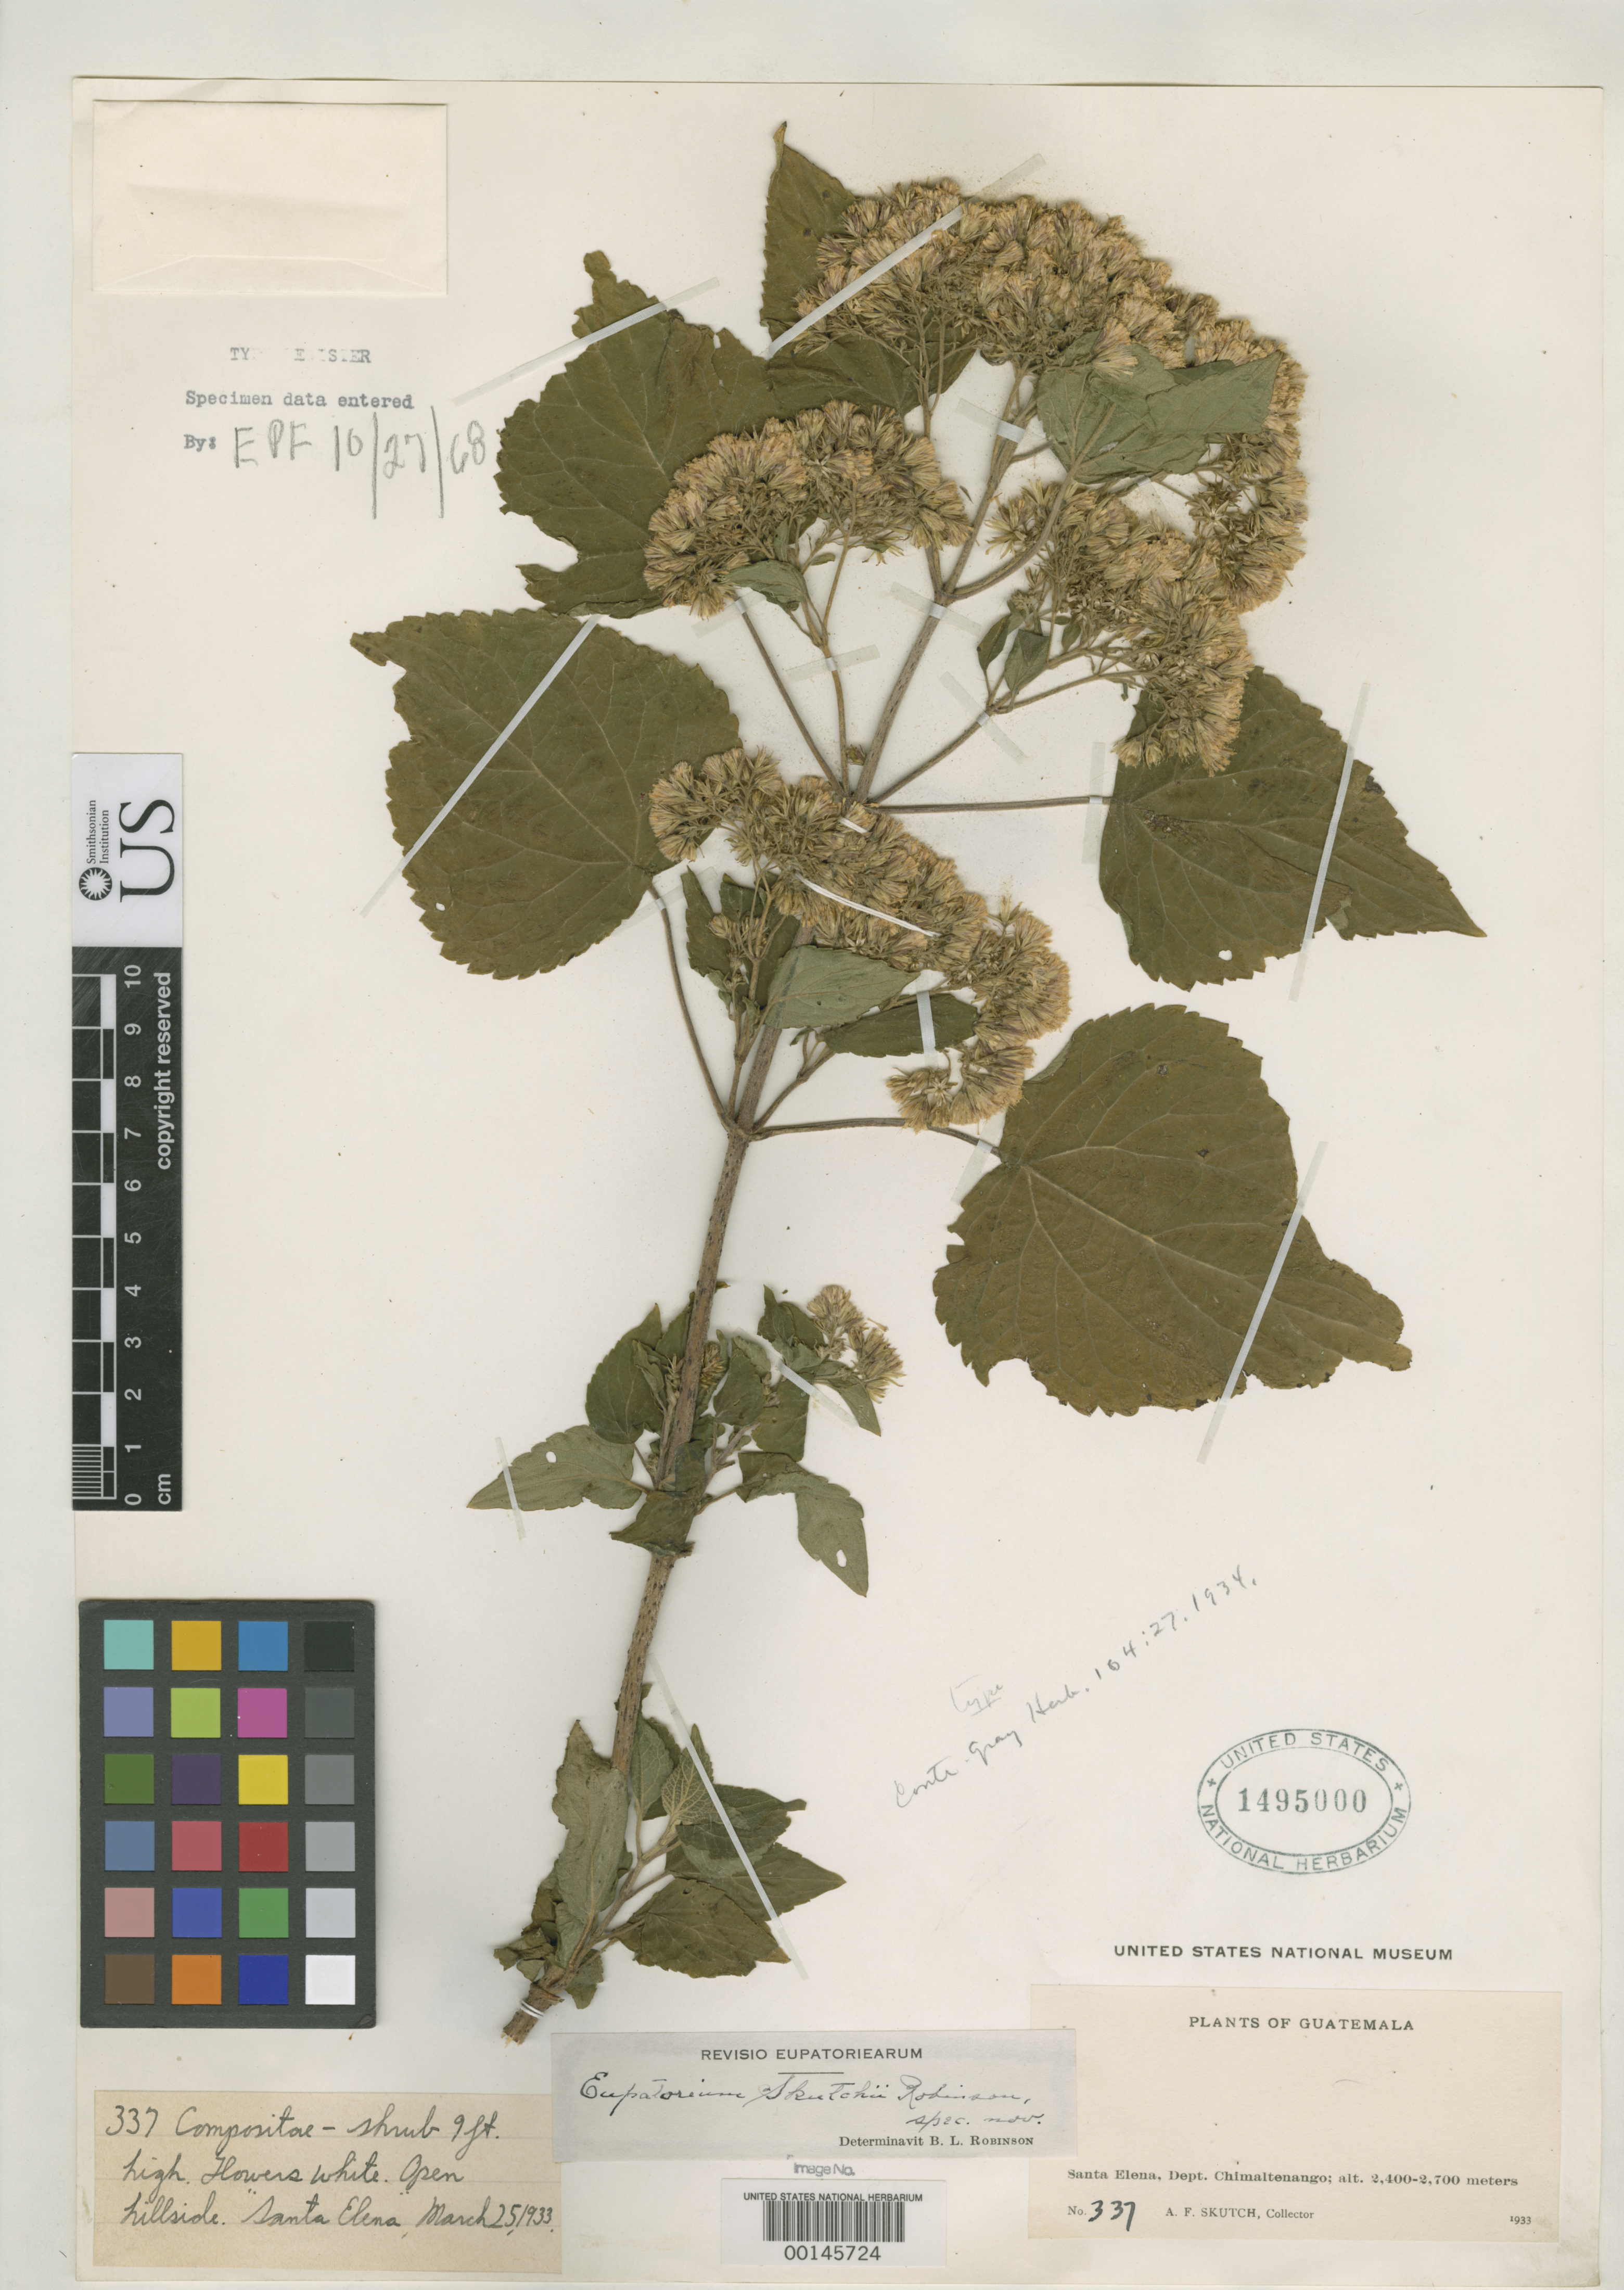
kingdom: Plantae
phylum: Tracheophyta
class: Magnoliopsida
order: Asterales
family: Asteraceae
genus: Eupatorium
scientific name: Eupatorium skutchii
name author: B.L. Rob.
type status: Holotype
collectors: A. F. Skutch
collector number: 337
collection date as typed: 25 Mar 1933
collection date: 1933-03-25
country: Guatemala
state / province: Chimaltenango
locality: Santa Elena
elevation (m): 2400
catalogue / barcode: US 1495000